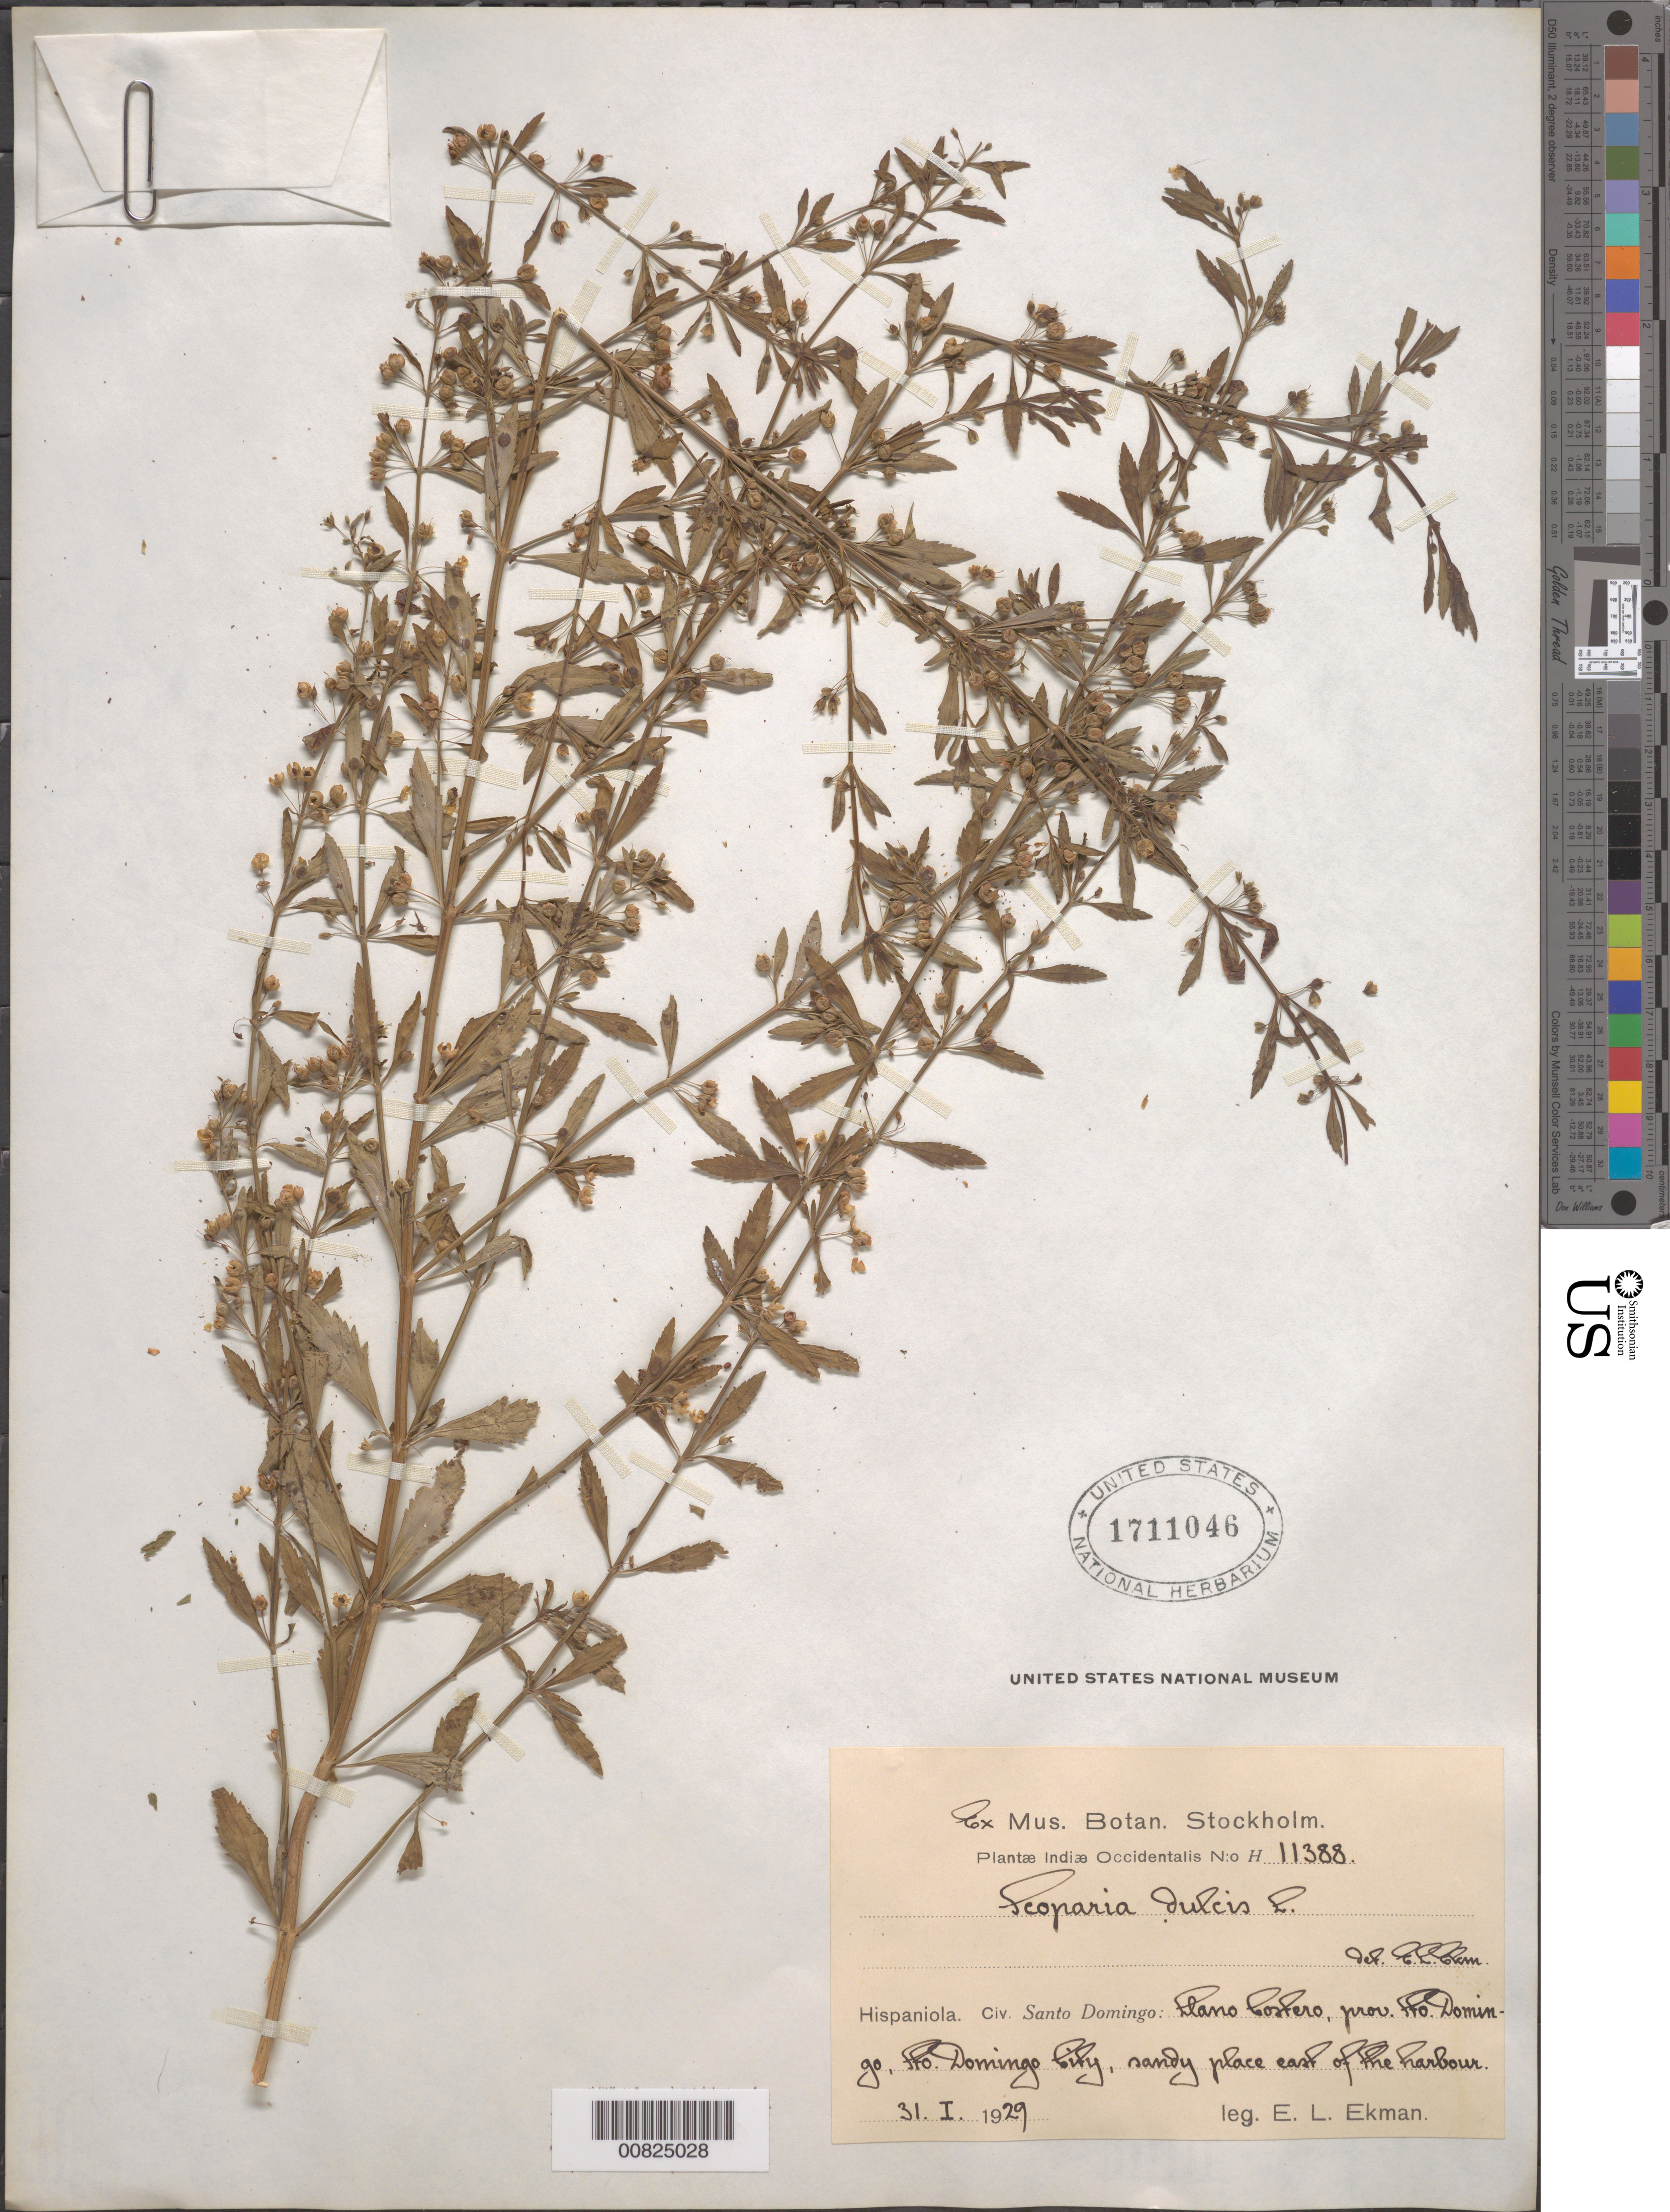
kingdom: Plantae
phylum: Tracheophyta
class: Magnoliopsida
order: Lamiales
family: Plantaginaceae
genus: Scoparia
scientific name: Scoparia dulcis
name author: L.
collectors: E. L. Ekman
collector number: H 11388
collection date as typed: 31 Jan 1929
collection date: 1929-01-31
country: Dominican Republic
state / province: Distrito Nacional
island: Hispaniola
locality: Llano Costero, Santo Domingo City, E of harbor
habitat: Sandy place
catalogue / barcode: US 1711046